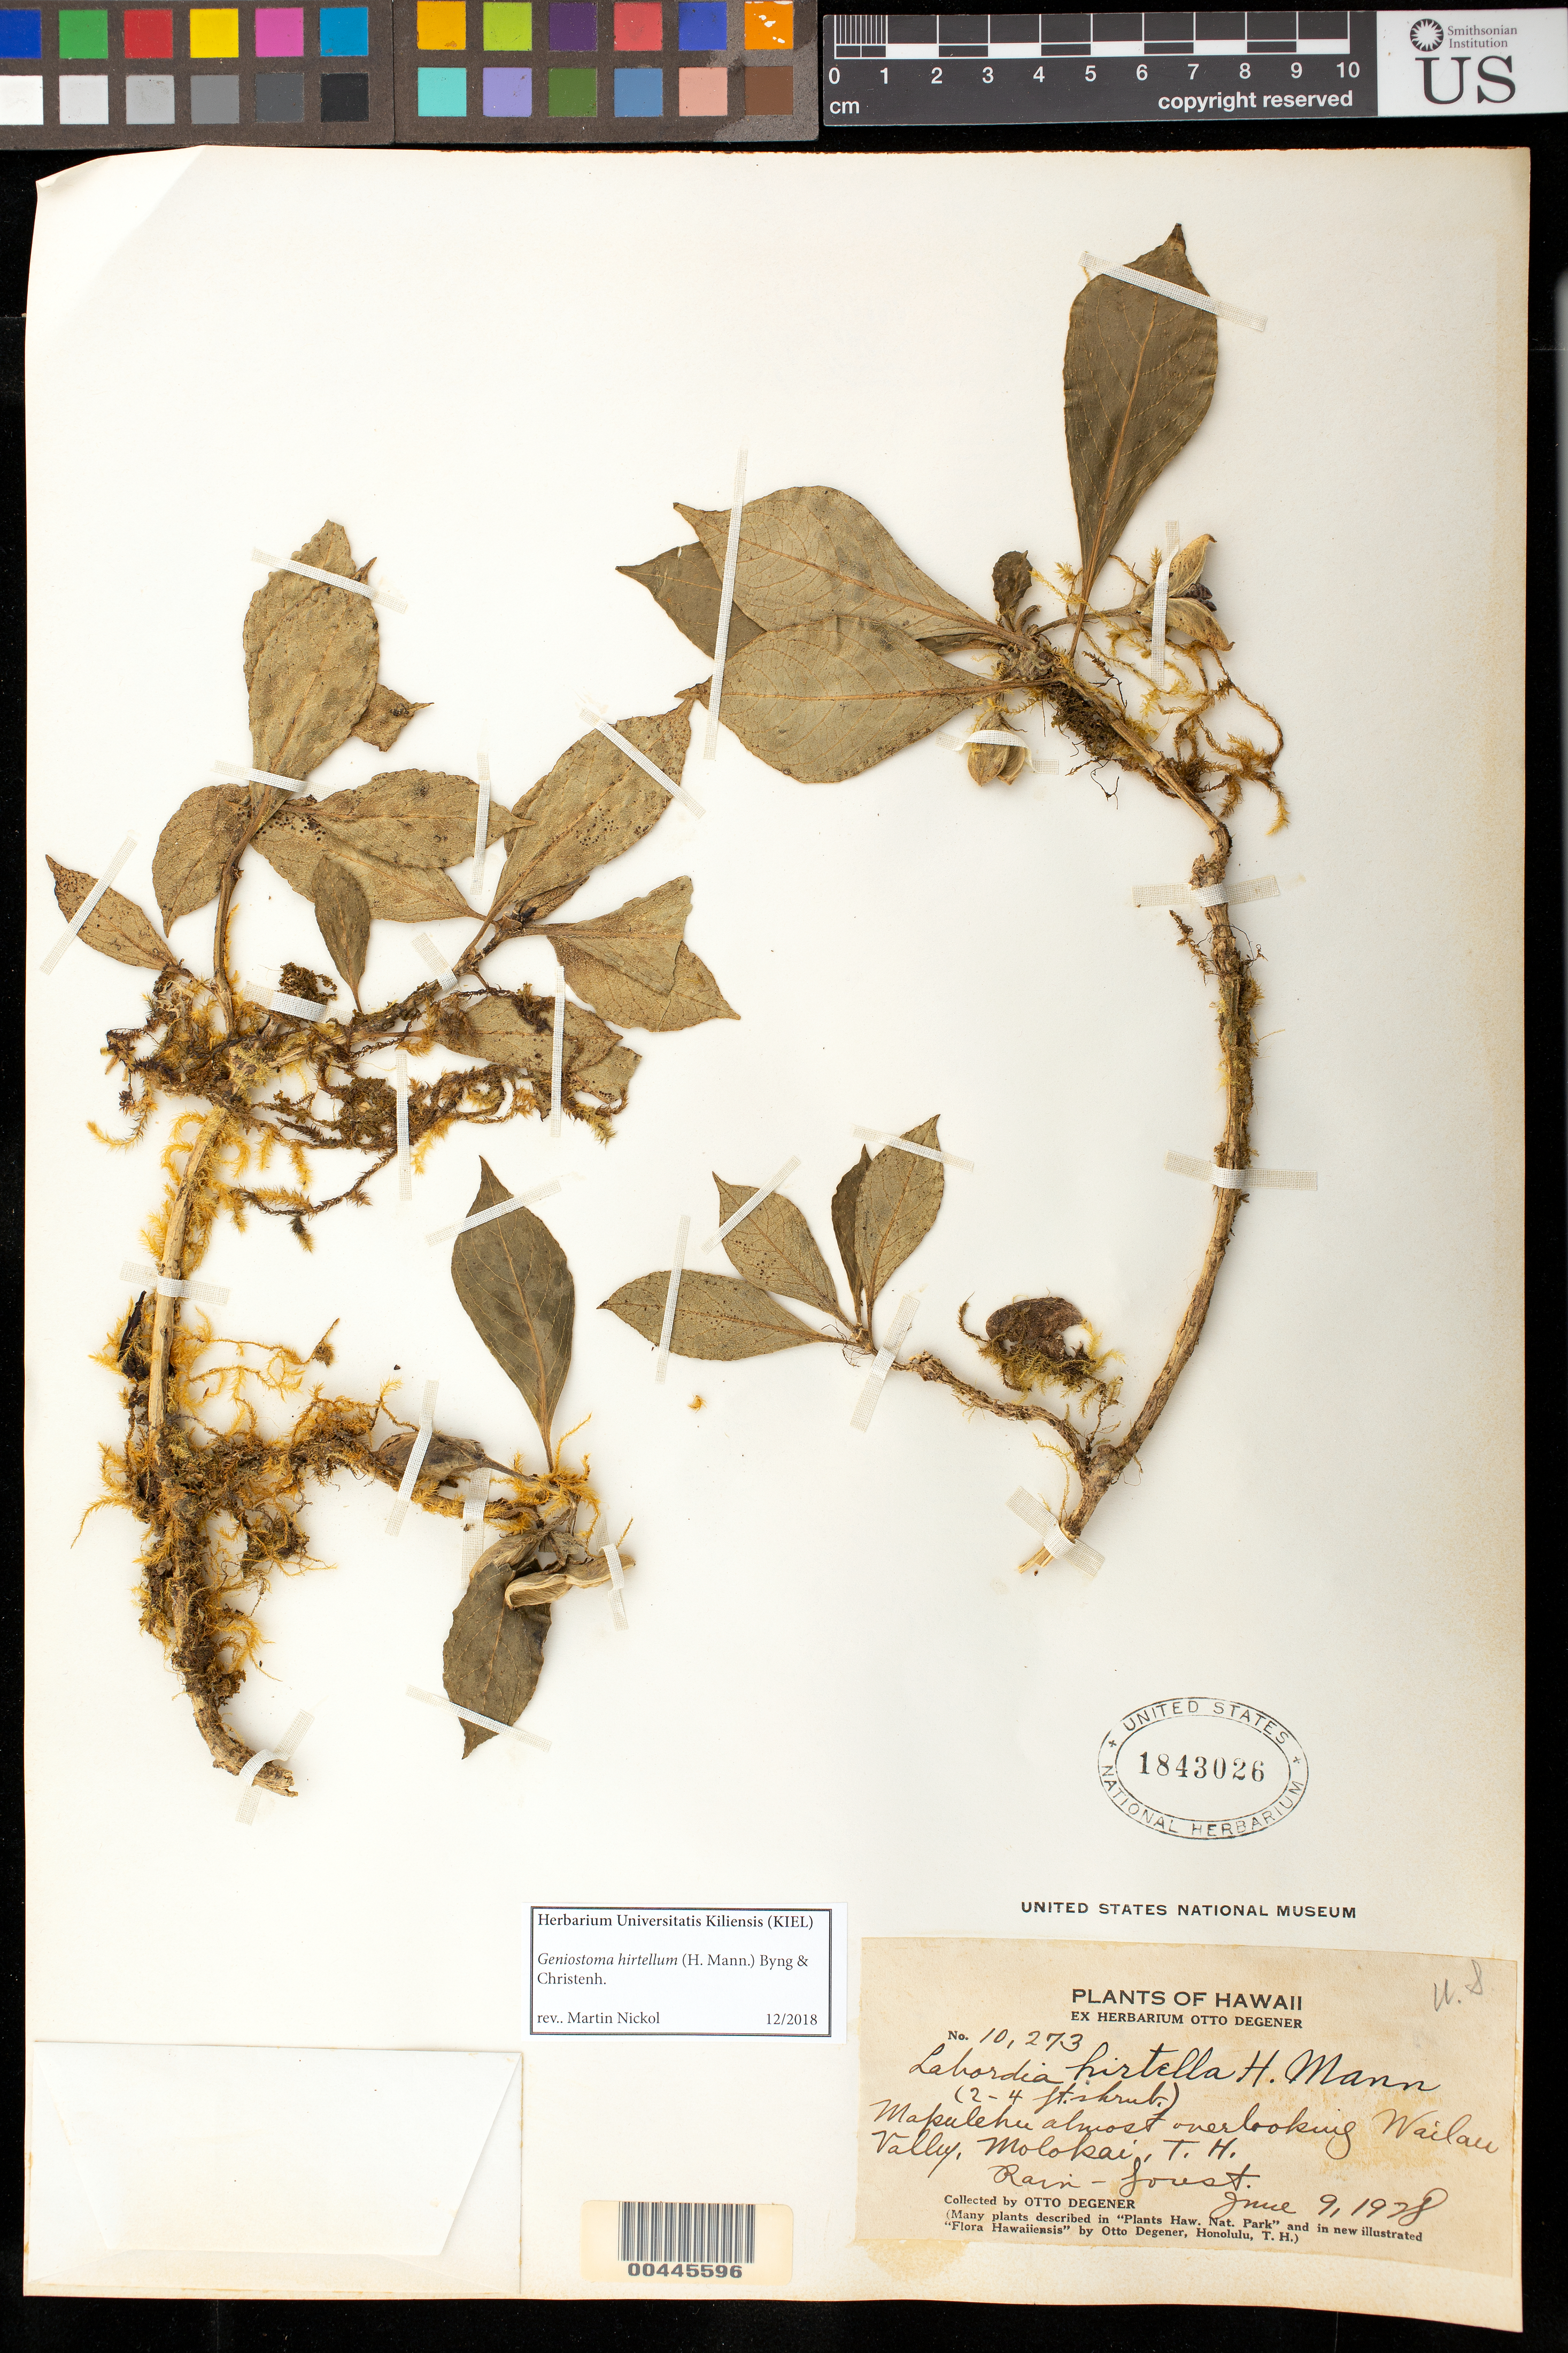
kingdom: Plantae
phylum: Tracheophyta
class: Magnoliopsida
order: Gentianales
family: Loganiaceae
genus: Geniostoma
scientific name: Geniostoma hirtellum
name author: (H. Mann) Byng & Christenh.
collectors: O. Degener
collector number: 10273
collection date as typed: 9 Jun 1928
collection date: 1928-06-09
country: United States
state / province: Hawaii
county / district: Maui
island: Moloka'i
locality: Mapulehu alomost overlooking Wailau Valley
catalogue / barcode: US 1843026